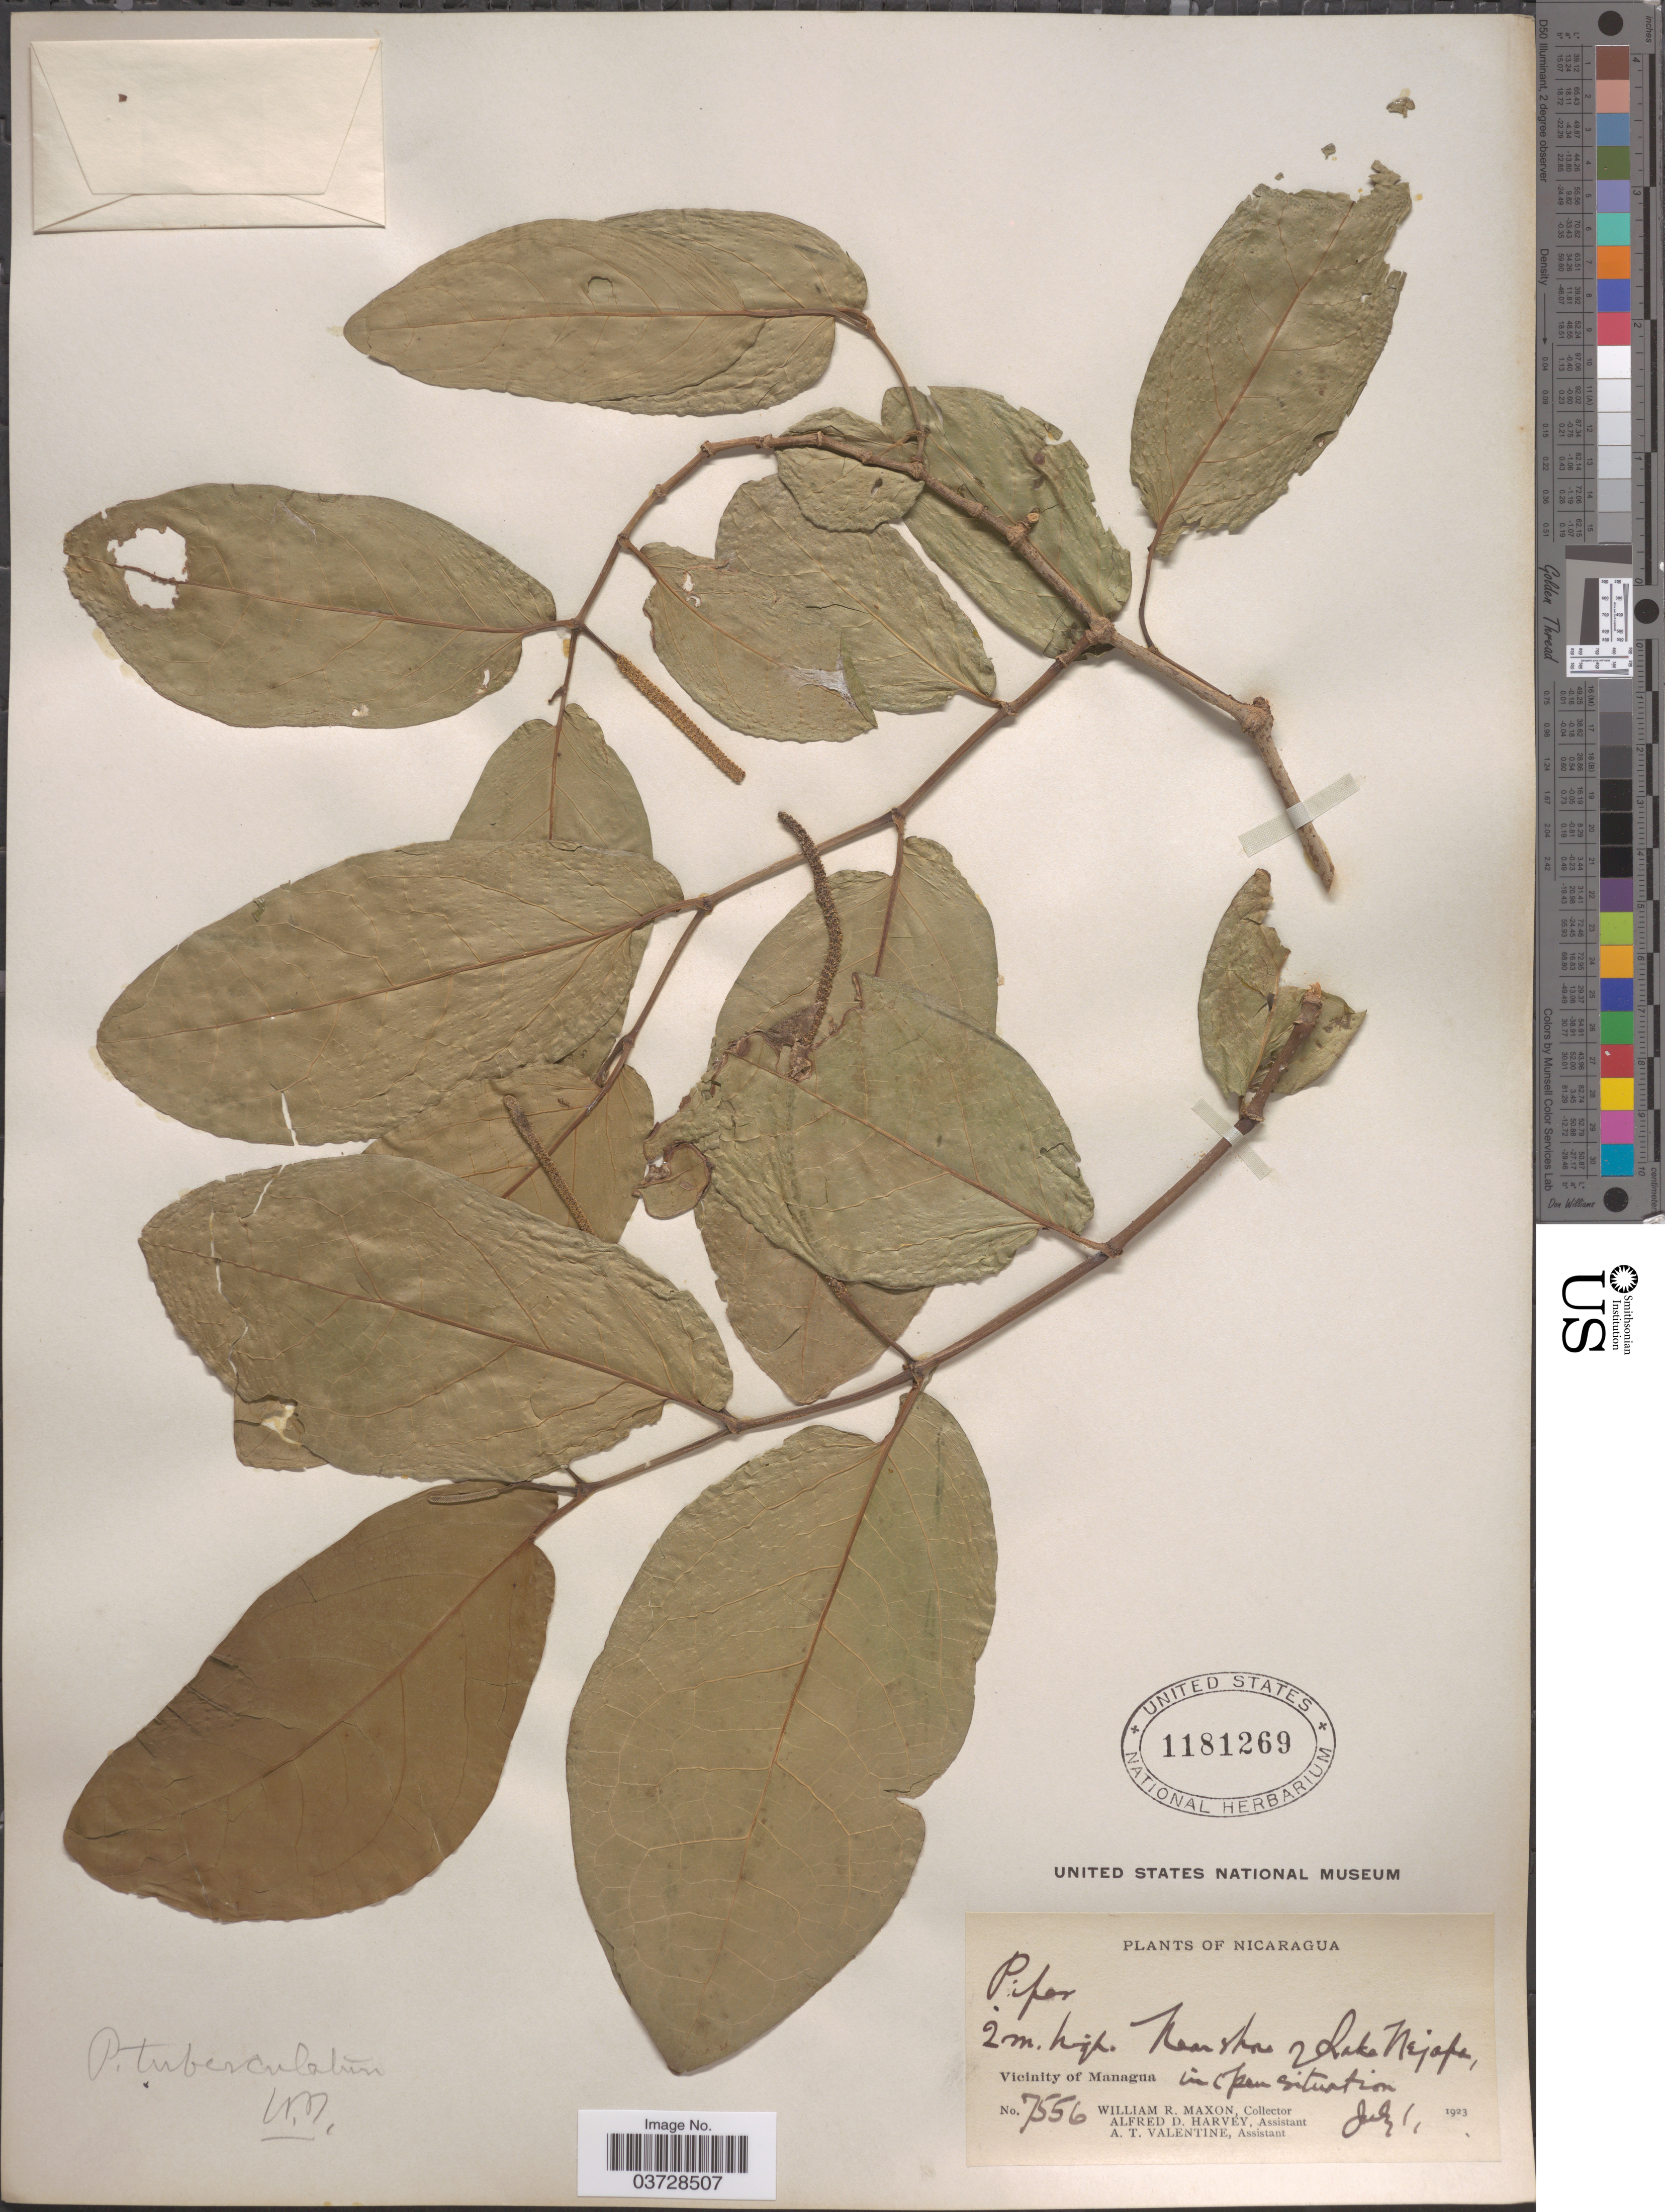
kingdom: Plantae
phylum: Tracheophyta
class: Magnoliopsida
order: Piperales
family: Piperaceae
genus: Piper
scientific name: Piper tuberculatum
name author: Jacq.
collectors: W. R. Maxon, A. D. Harvey & A. Valentine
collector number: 7556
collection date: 1923-07-01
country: Nicaragua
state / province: Managua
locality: Vicinity of Managua. Near shore of Lake Nejape.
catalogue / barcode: US 1181269